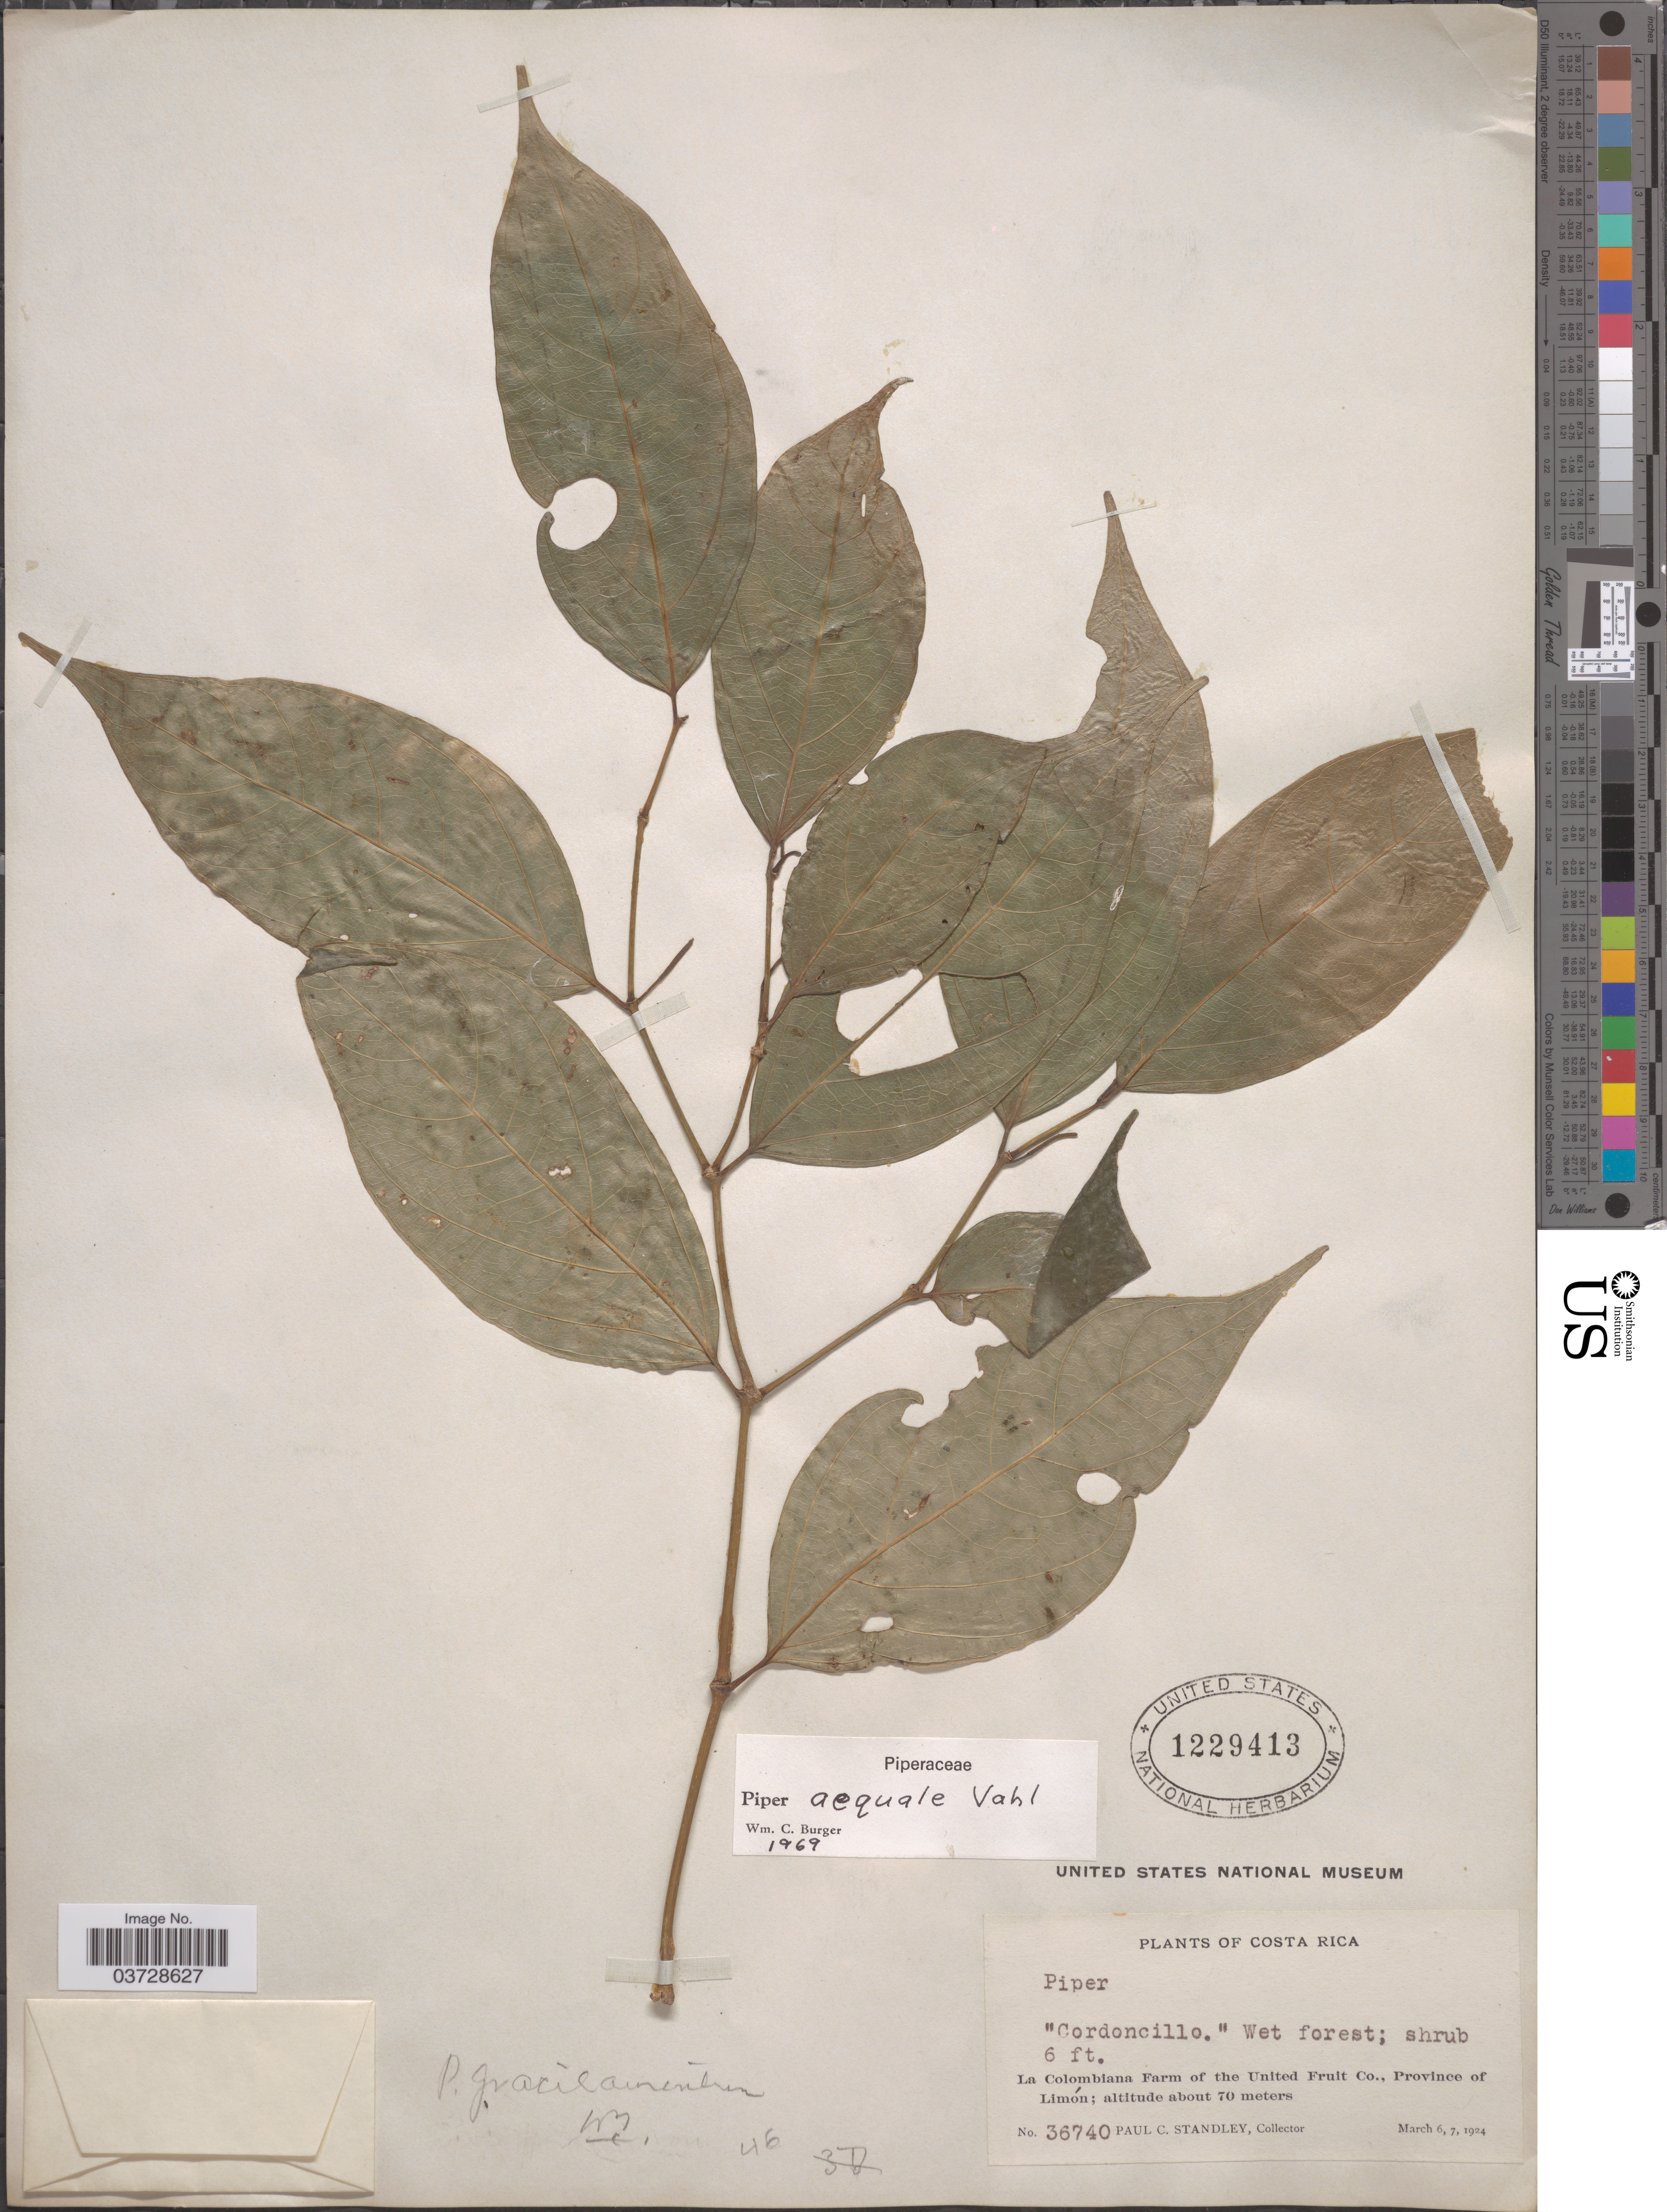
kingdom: Plantae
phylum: Tracheophyta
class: Magnoliopsida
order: Piperales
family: Piperaceae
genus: Piper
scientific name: Piper aequale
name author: Vahl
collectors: P. C. Standley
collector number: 36740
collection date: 1924-03-06/1924-03-07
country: Costa Rica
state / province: Limón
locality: La Colombiana Farm of the United Fruit Co.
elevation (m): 70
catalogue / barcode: US 1229413